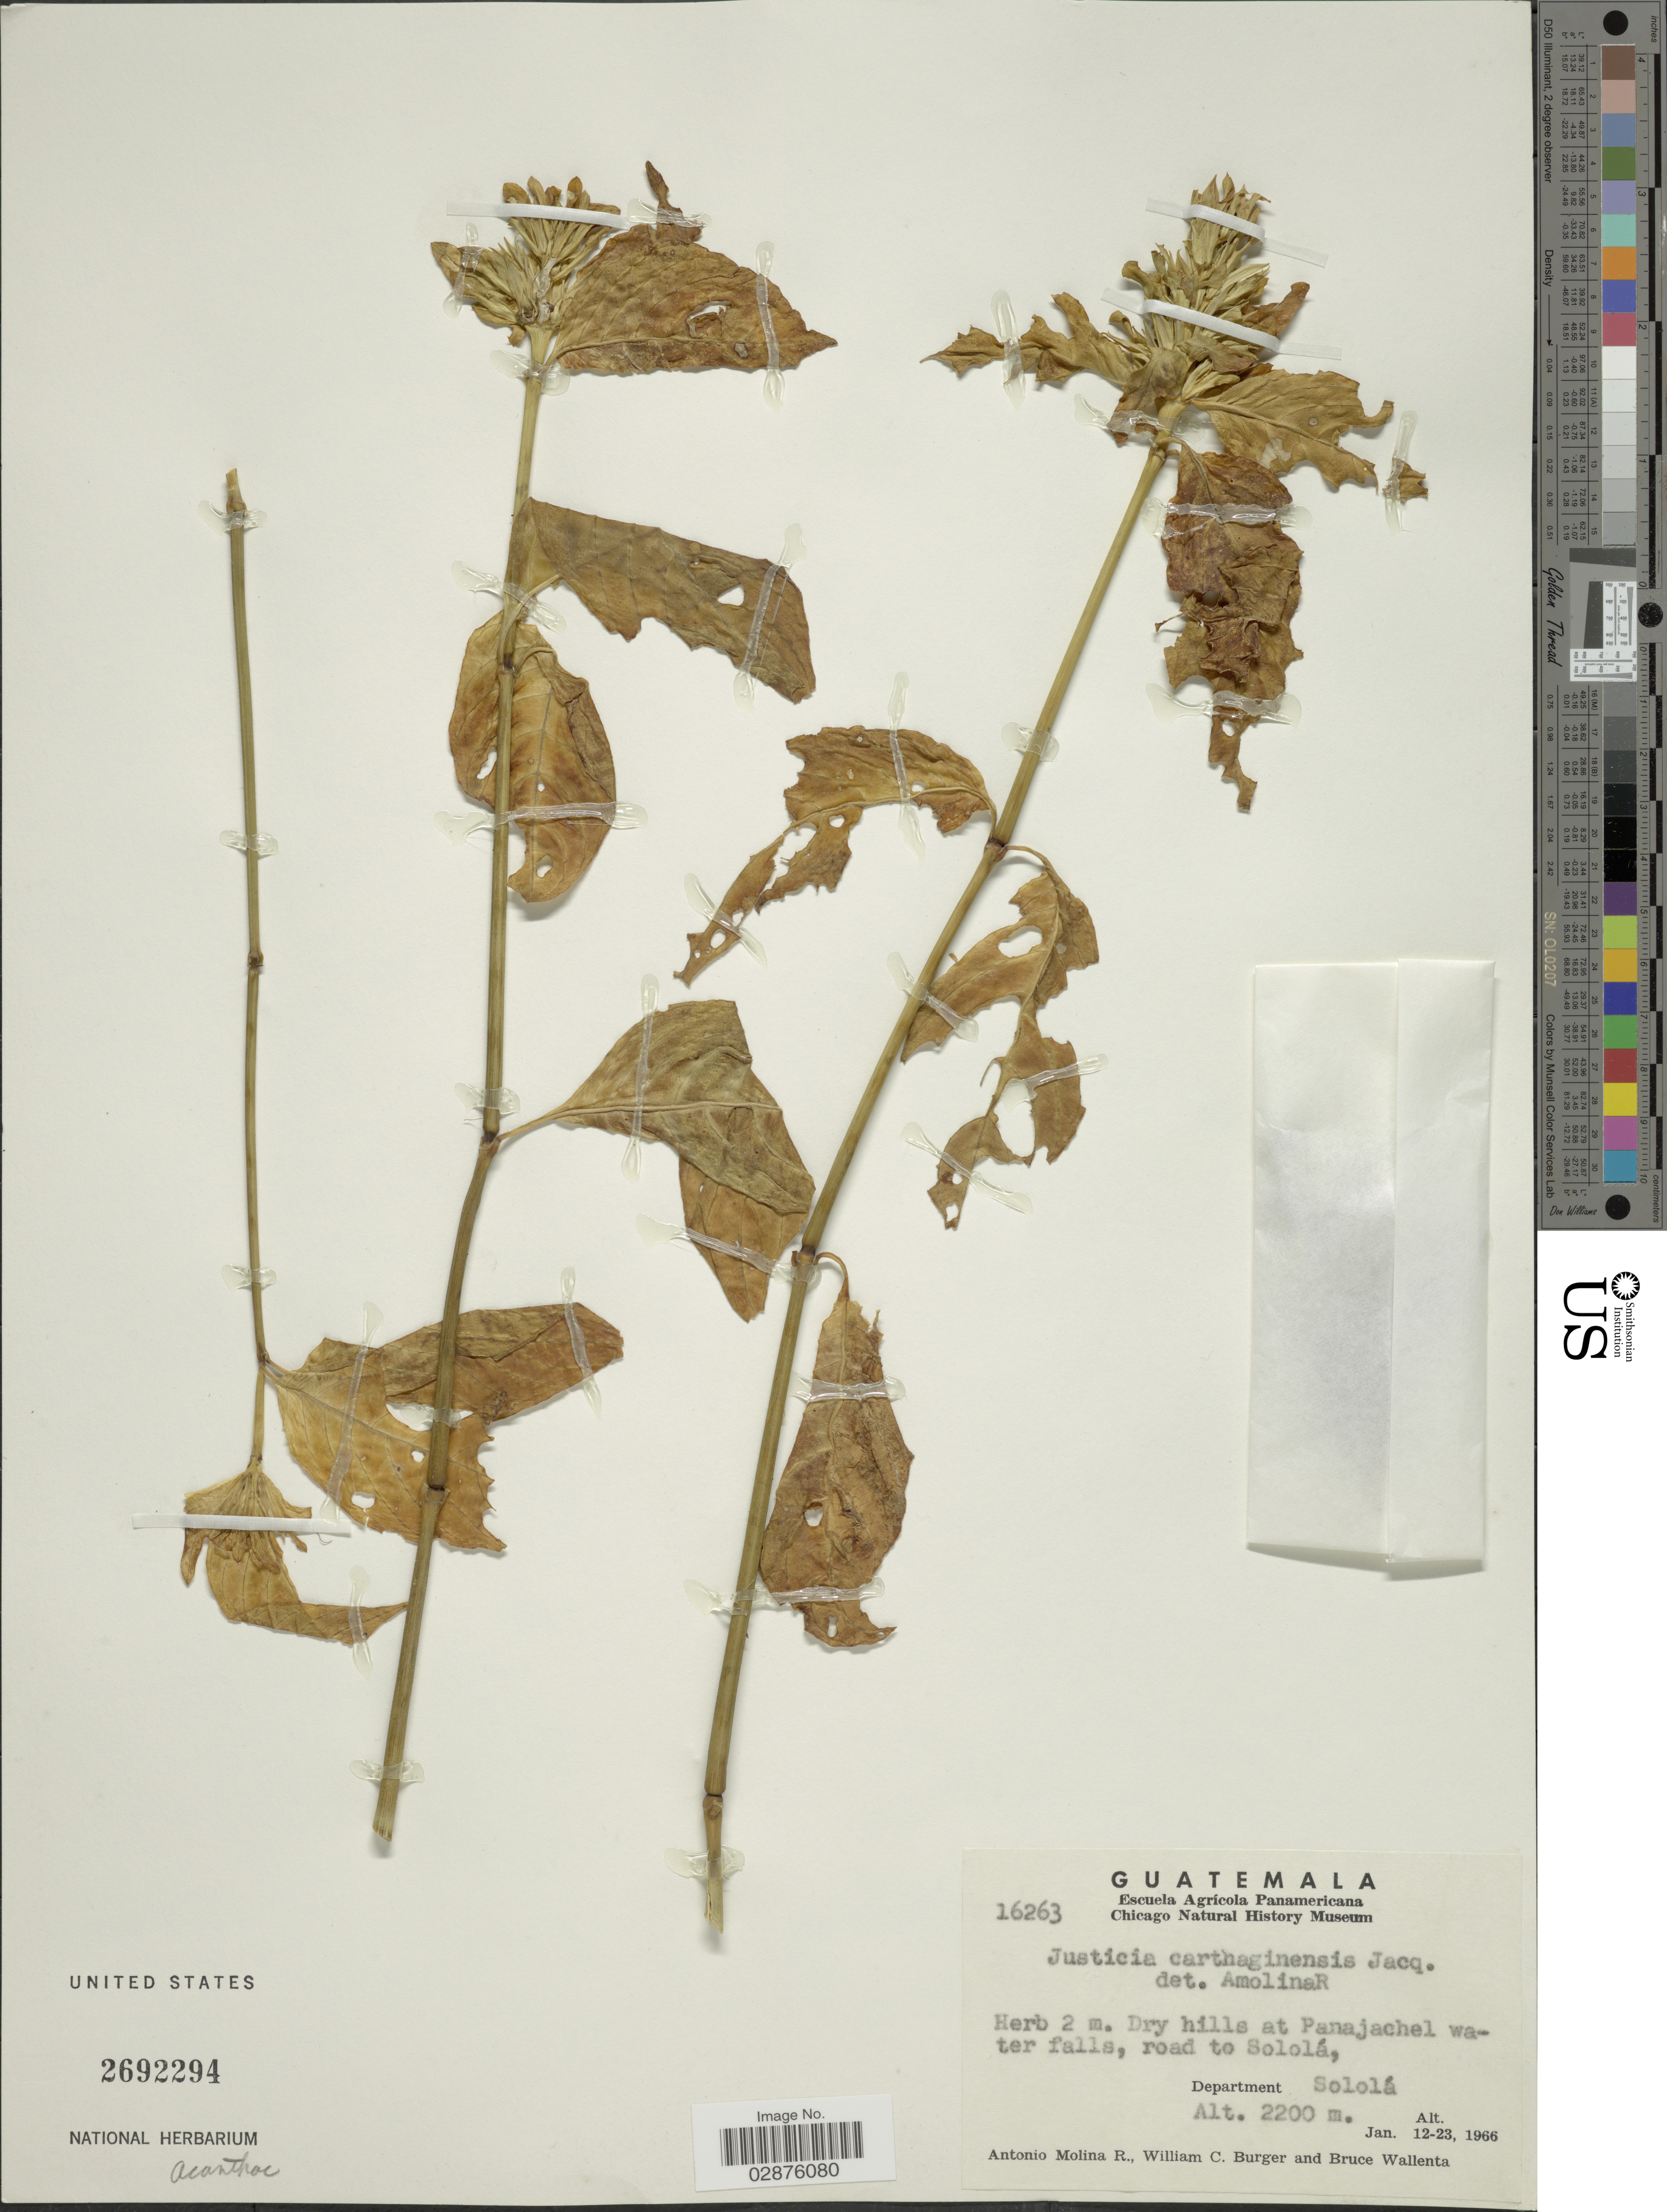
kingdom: Plantae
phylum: Tracheophyta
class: Magnoliopsida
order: Lamiales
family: Acanthaceae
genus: Justicia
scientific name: Justicia carthaginensis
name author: Jacq.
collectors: A. Molina R., W. Burger & B. Wallenta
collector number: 16263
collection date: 1966-01-12/1966-01-23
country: Guatemala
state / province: Sololá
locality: Dry hills at Panajachel water falls, road to Sololá, Department Sololá.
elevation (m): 2200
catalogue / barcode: US 2692294